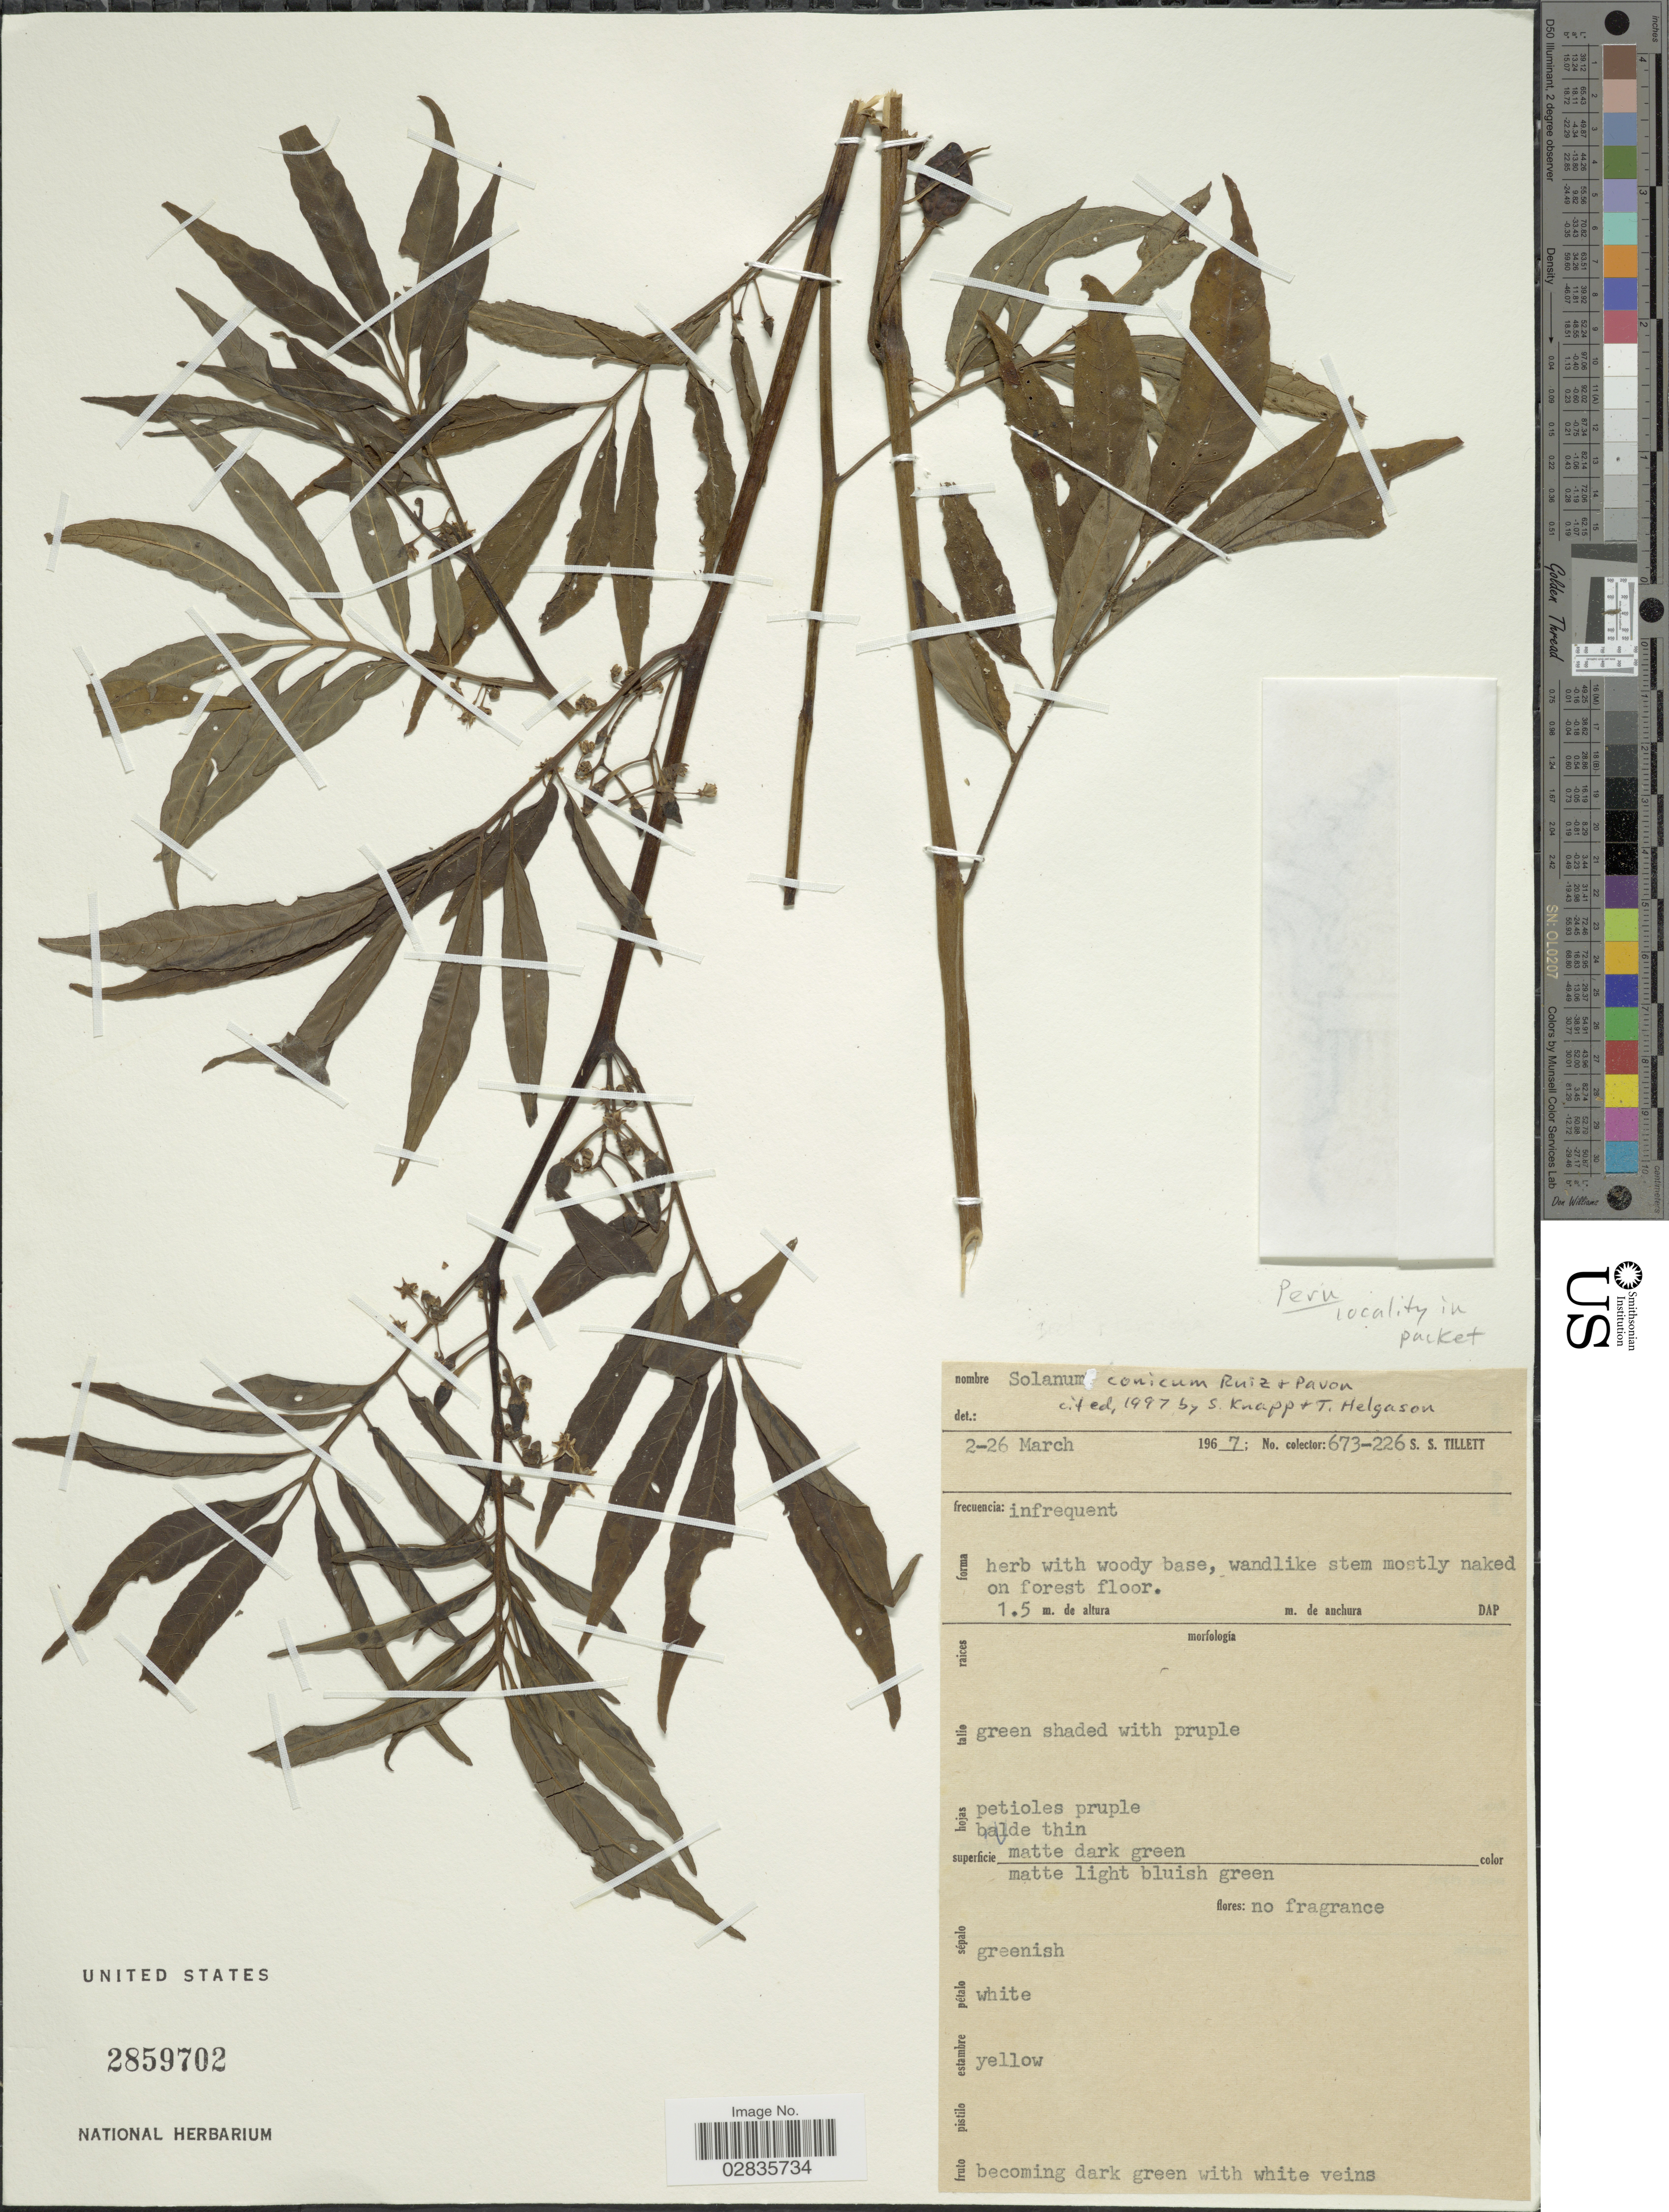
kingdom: Plantae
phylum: Tracheophyta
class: Magnoliopsida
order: Solanales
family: Solanaceae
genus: Solanum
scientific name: Solanum conicum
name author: Ruiz & Pav.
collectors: S. S. Tillett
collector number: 673-226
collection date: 1967-03-02/1967-03-26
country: Peru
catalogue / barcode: US 2859702